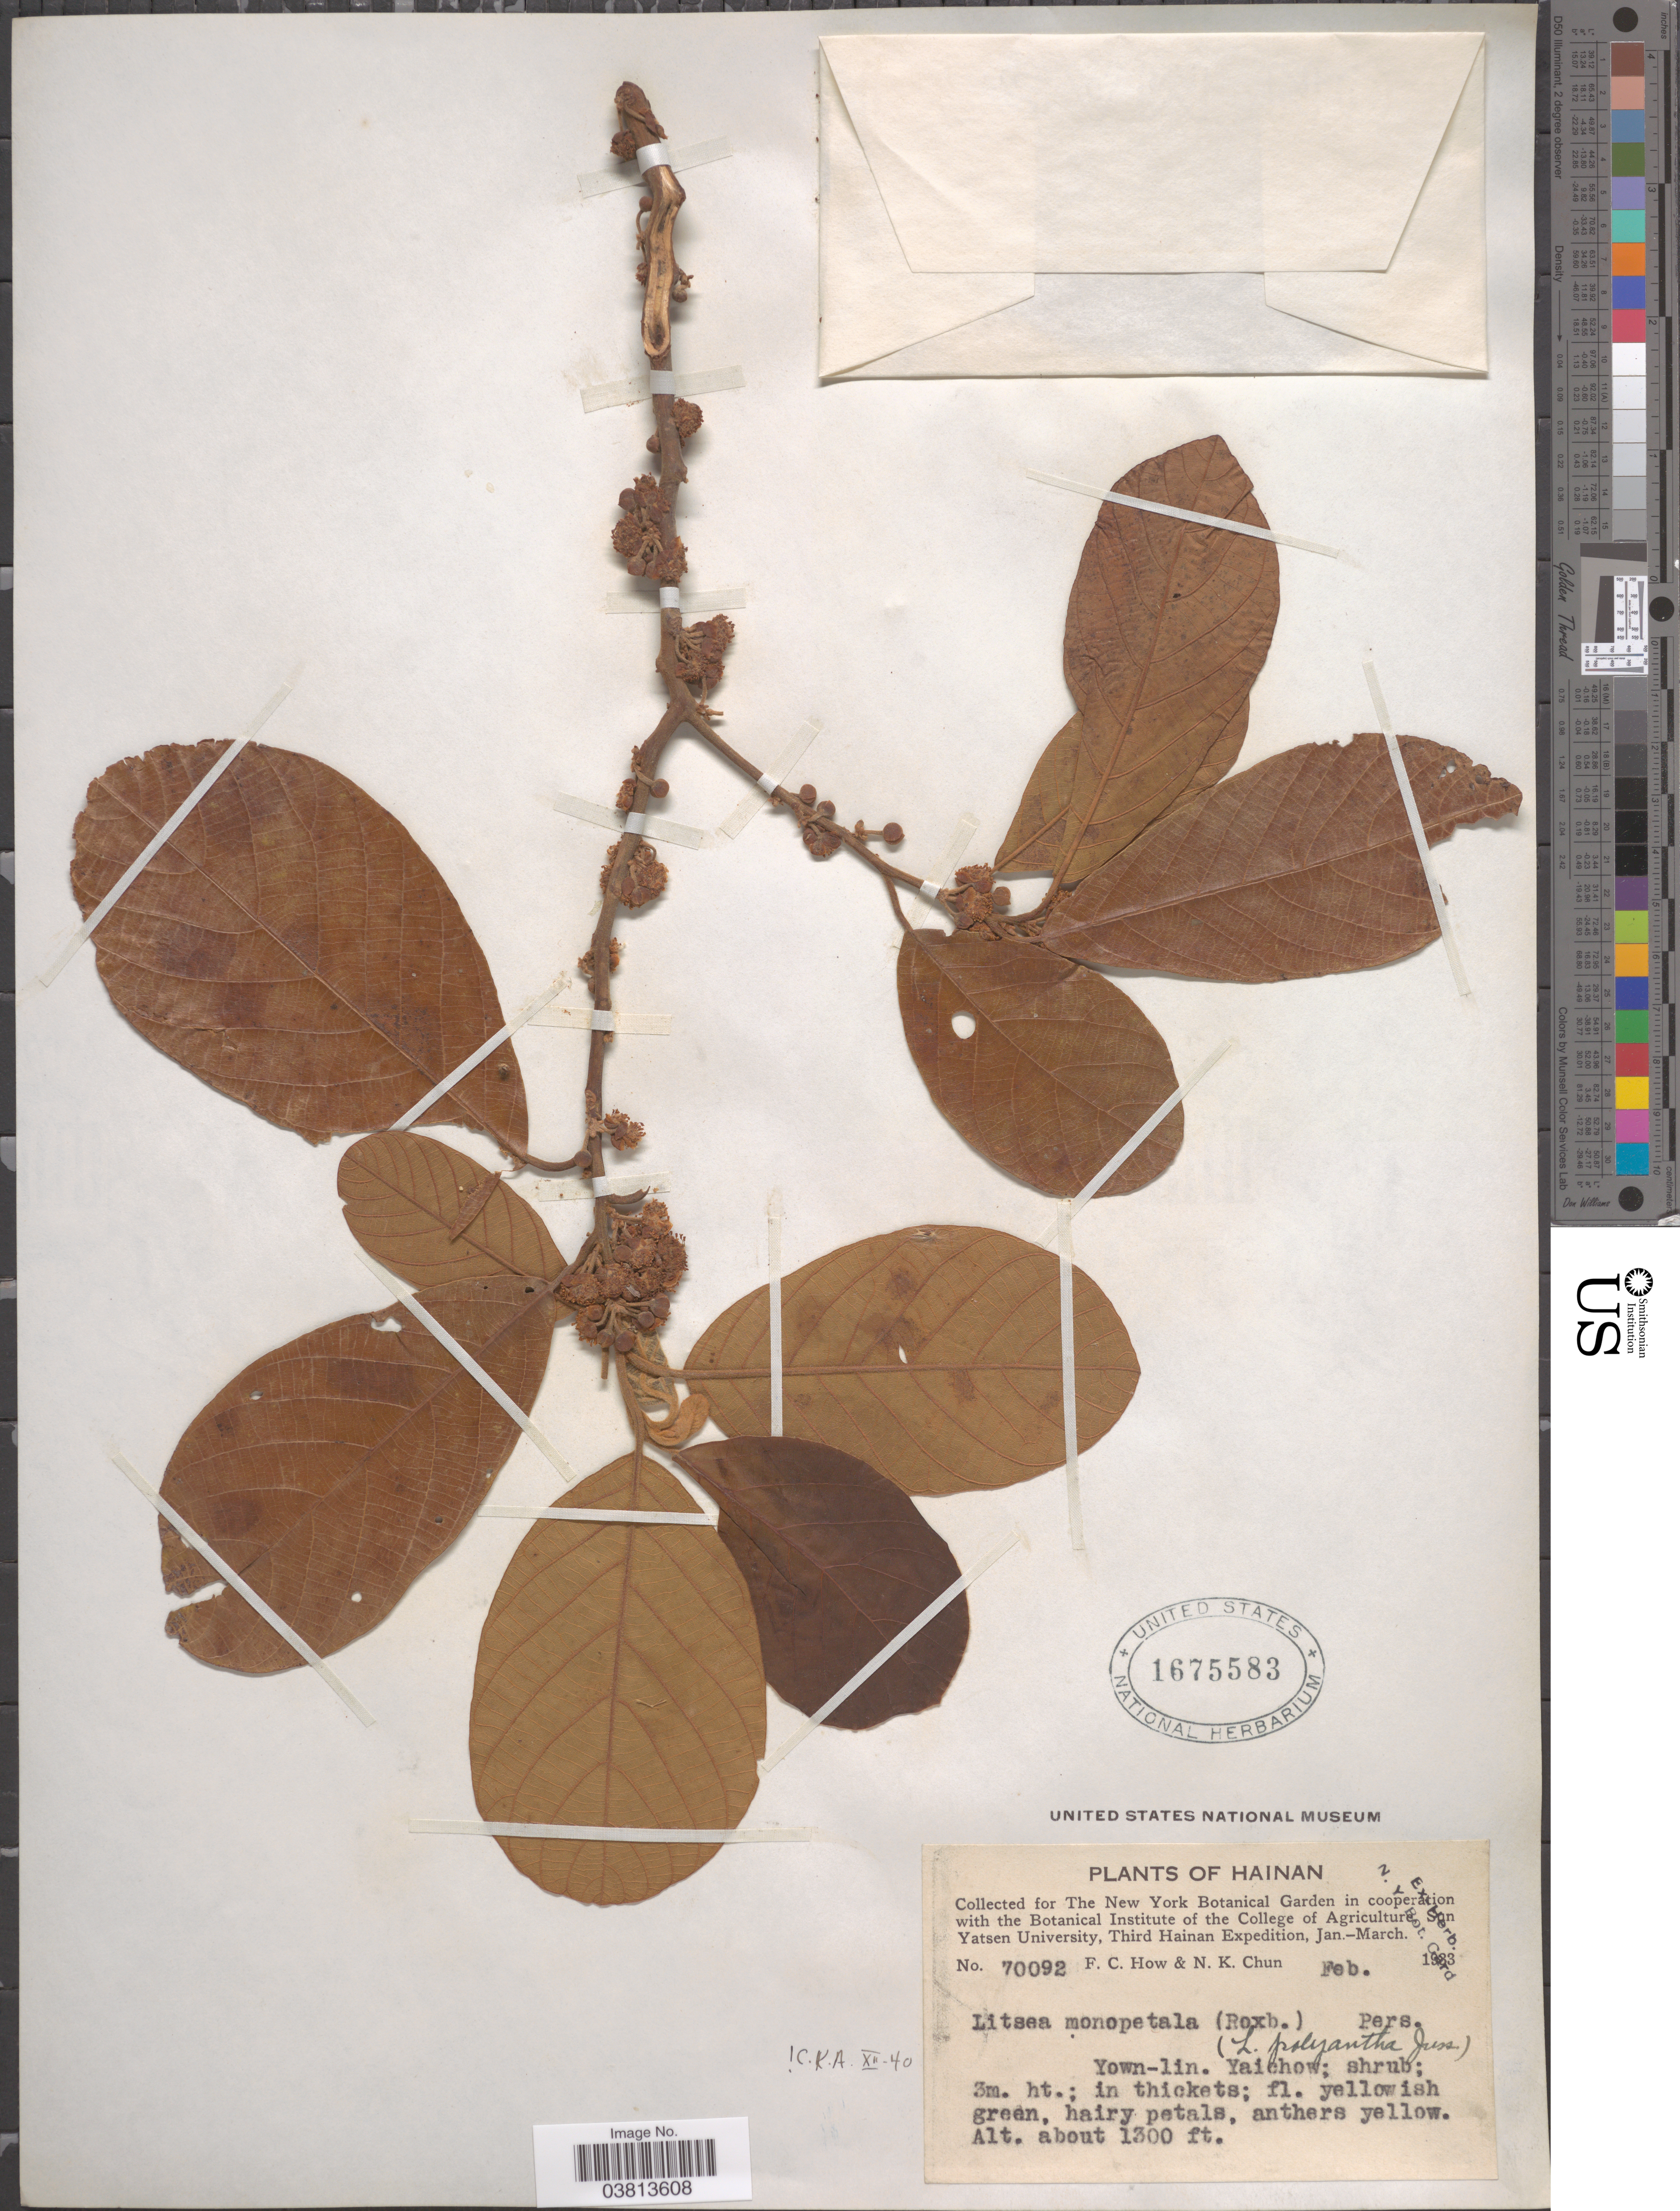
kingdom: Plantae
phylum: Tracheophyta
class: Magnoliopsida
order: Laurales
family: Lauraceae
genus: Litsea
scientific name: Litsea monopetala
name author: (Roxb.) Pers.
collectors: F. C. How & N. K. Chun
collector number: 70092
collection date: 1933-02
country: China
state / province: Hainan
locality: Yown-lin. Yaichow. In thickets.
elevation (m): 396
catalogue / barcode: US 1675583